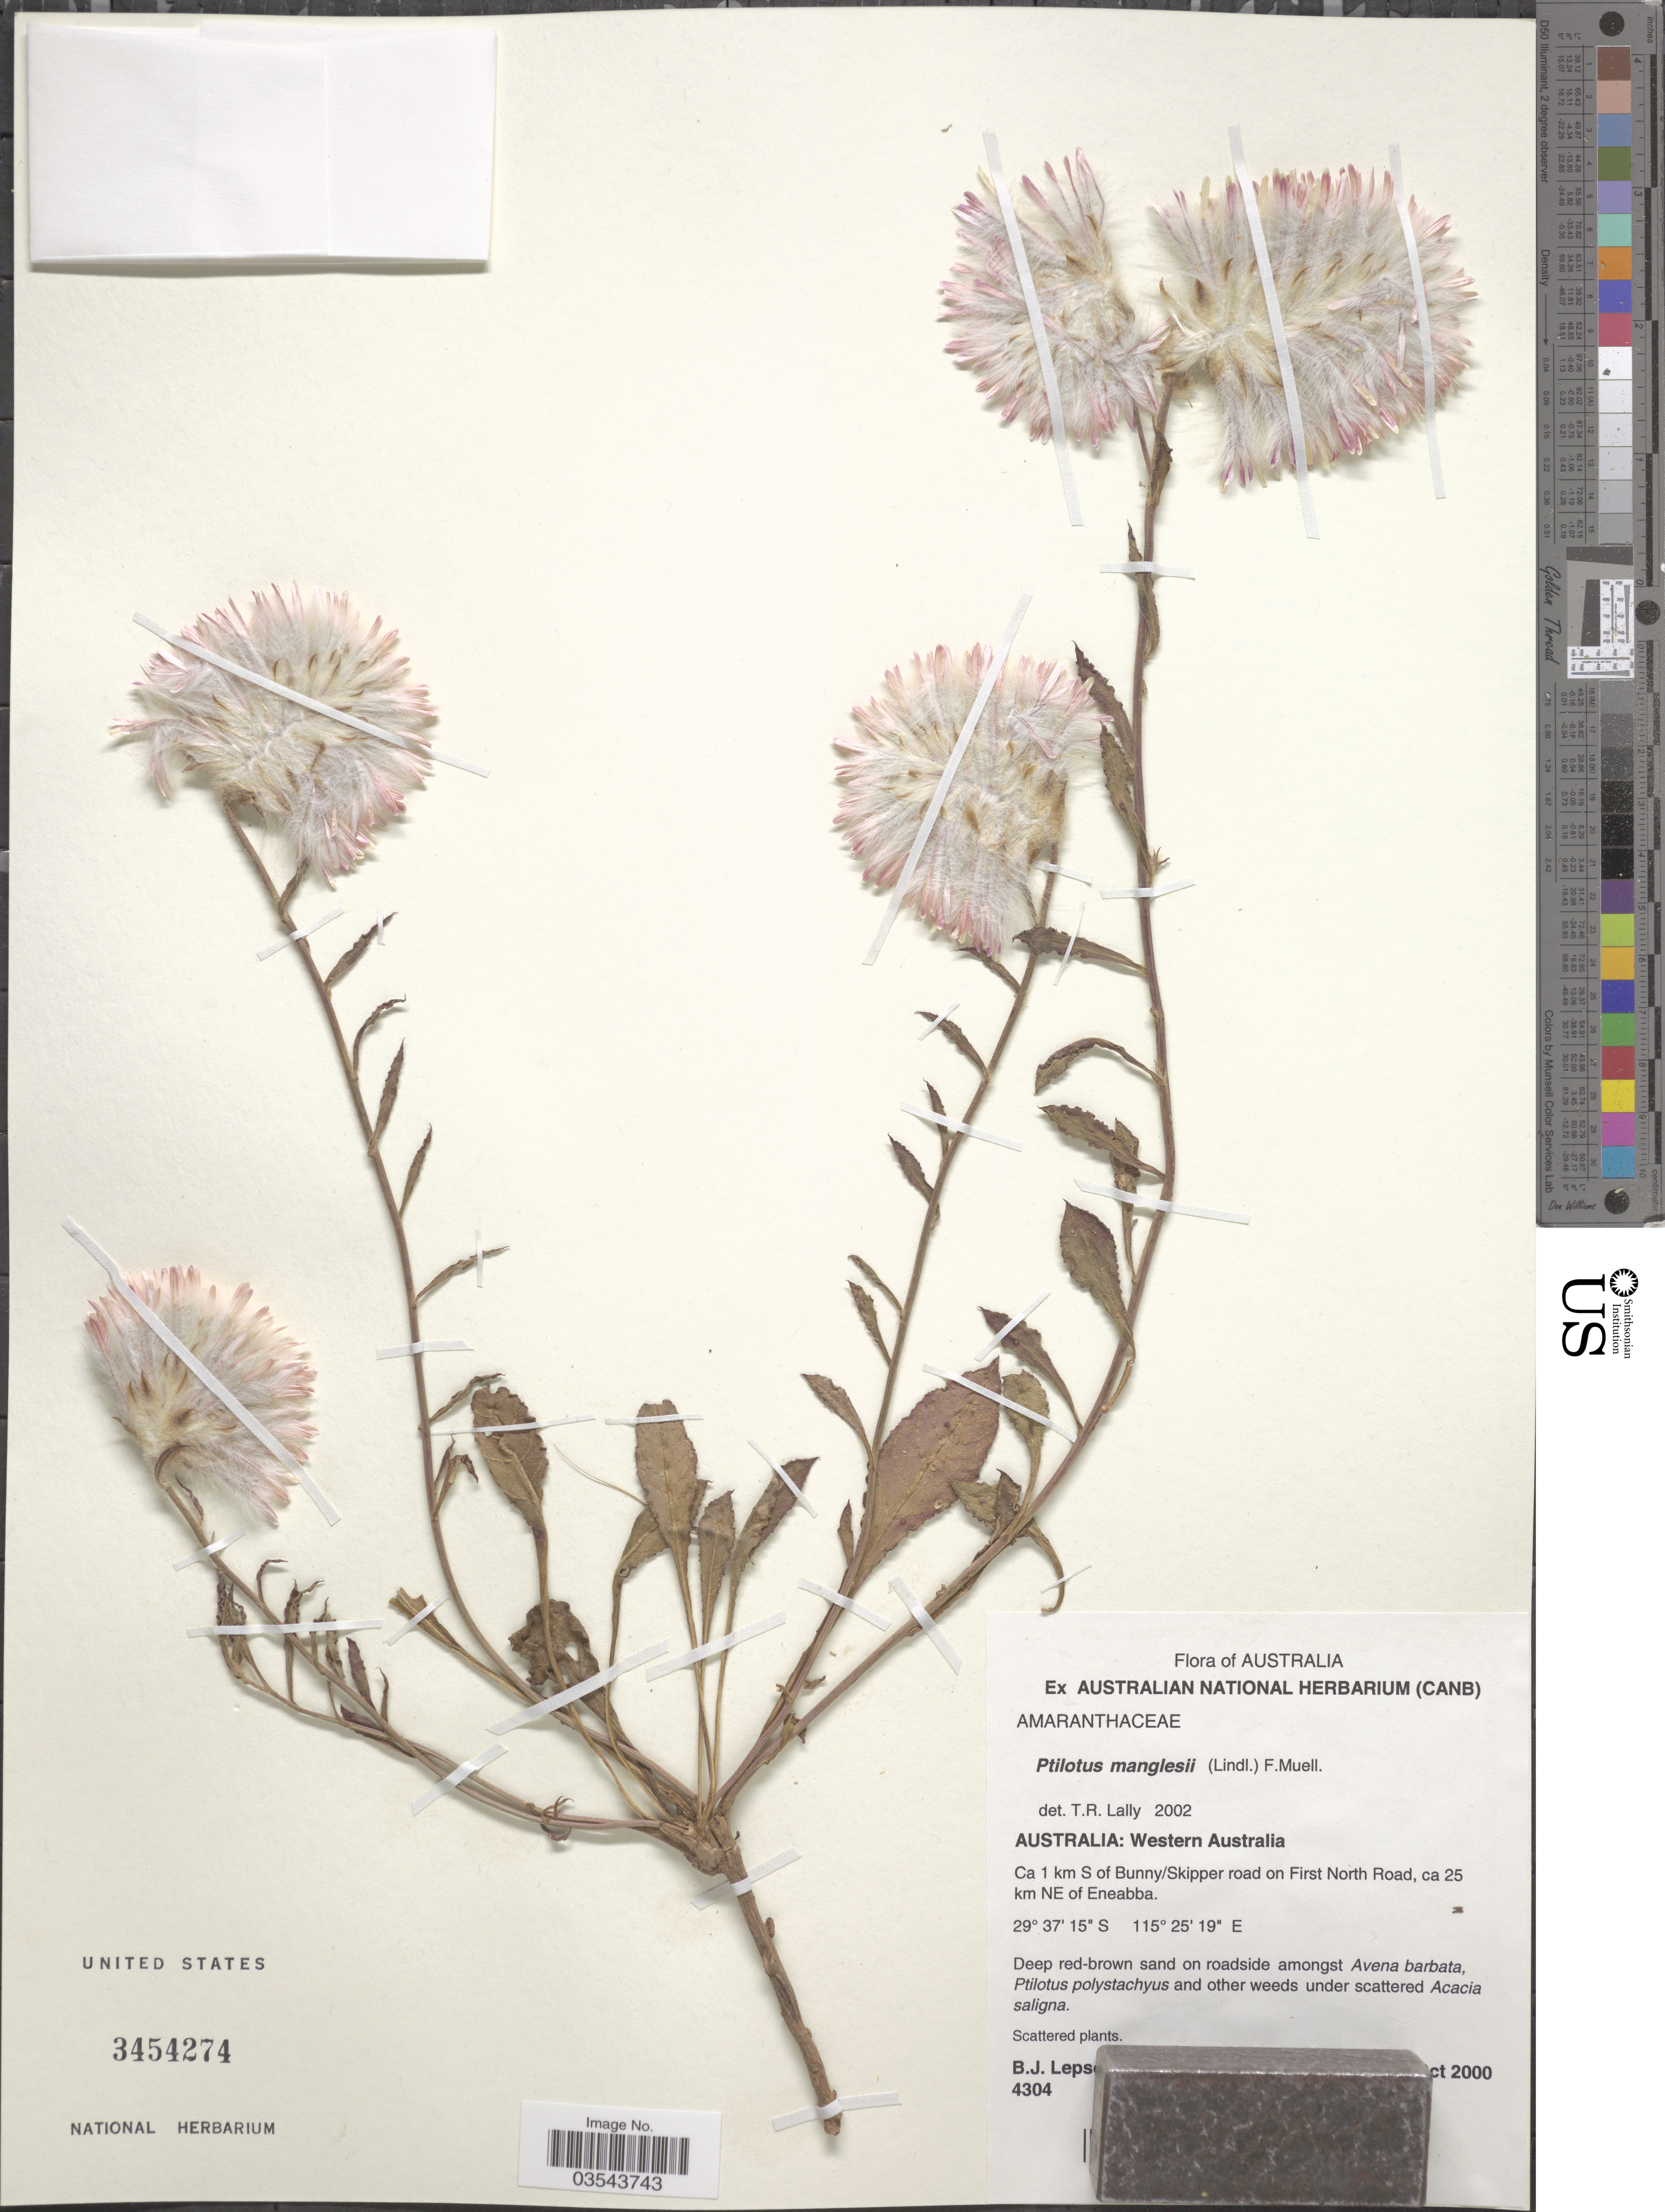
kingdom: Plantae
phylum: Tracheophyta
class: Magnoliopsida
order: Caryophyllales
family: Amaranthaceae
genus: Ptilotus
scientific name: Ptilotus manglesii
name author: F. Muell.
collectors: B. Lepschi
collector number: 4304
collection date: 2000-10-12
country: Australia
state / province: Western Australia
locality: Ca 1 km S of Bunny/Skipper on First North Road, ca 25 km NE of Eneabba.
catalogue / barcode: US 3454274